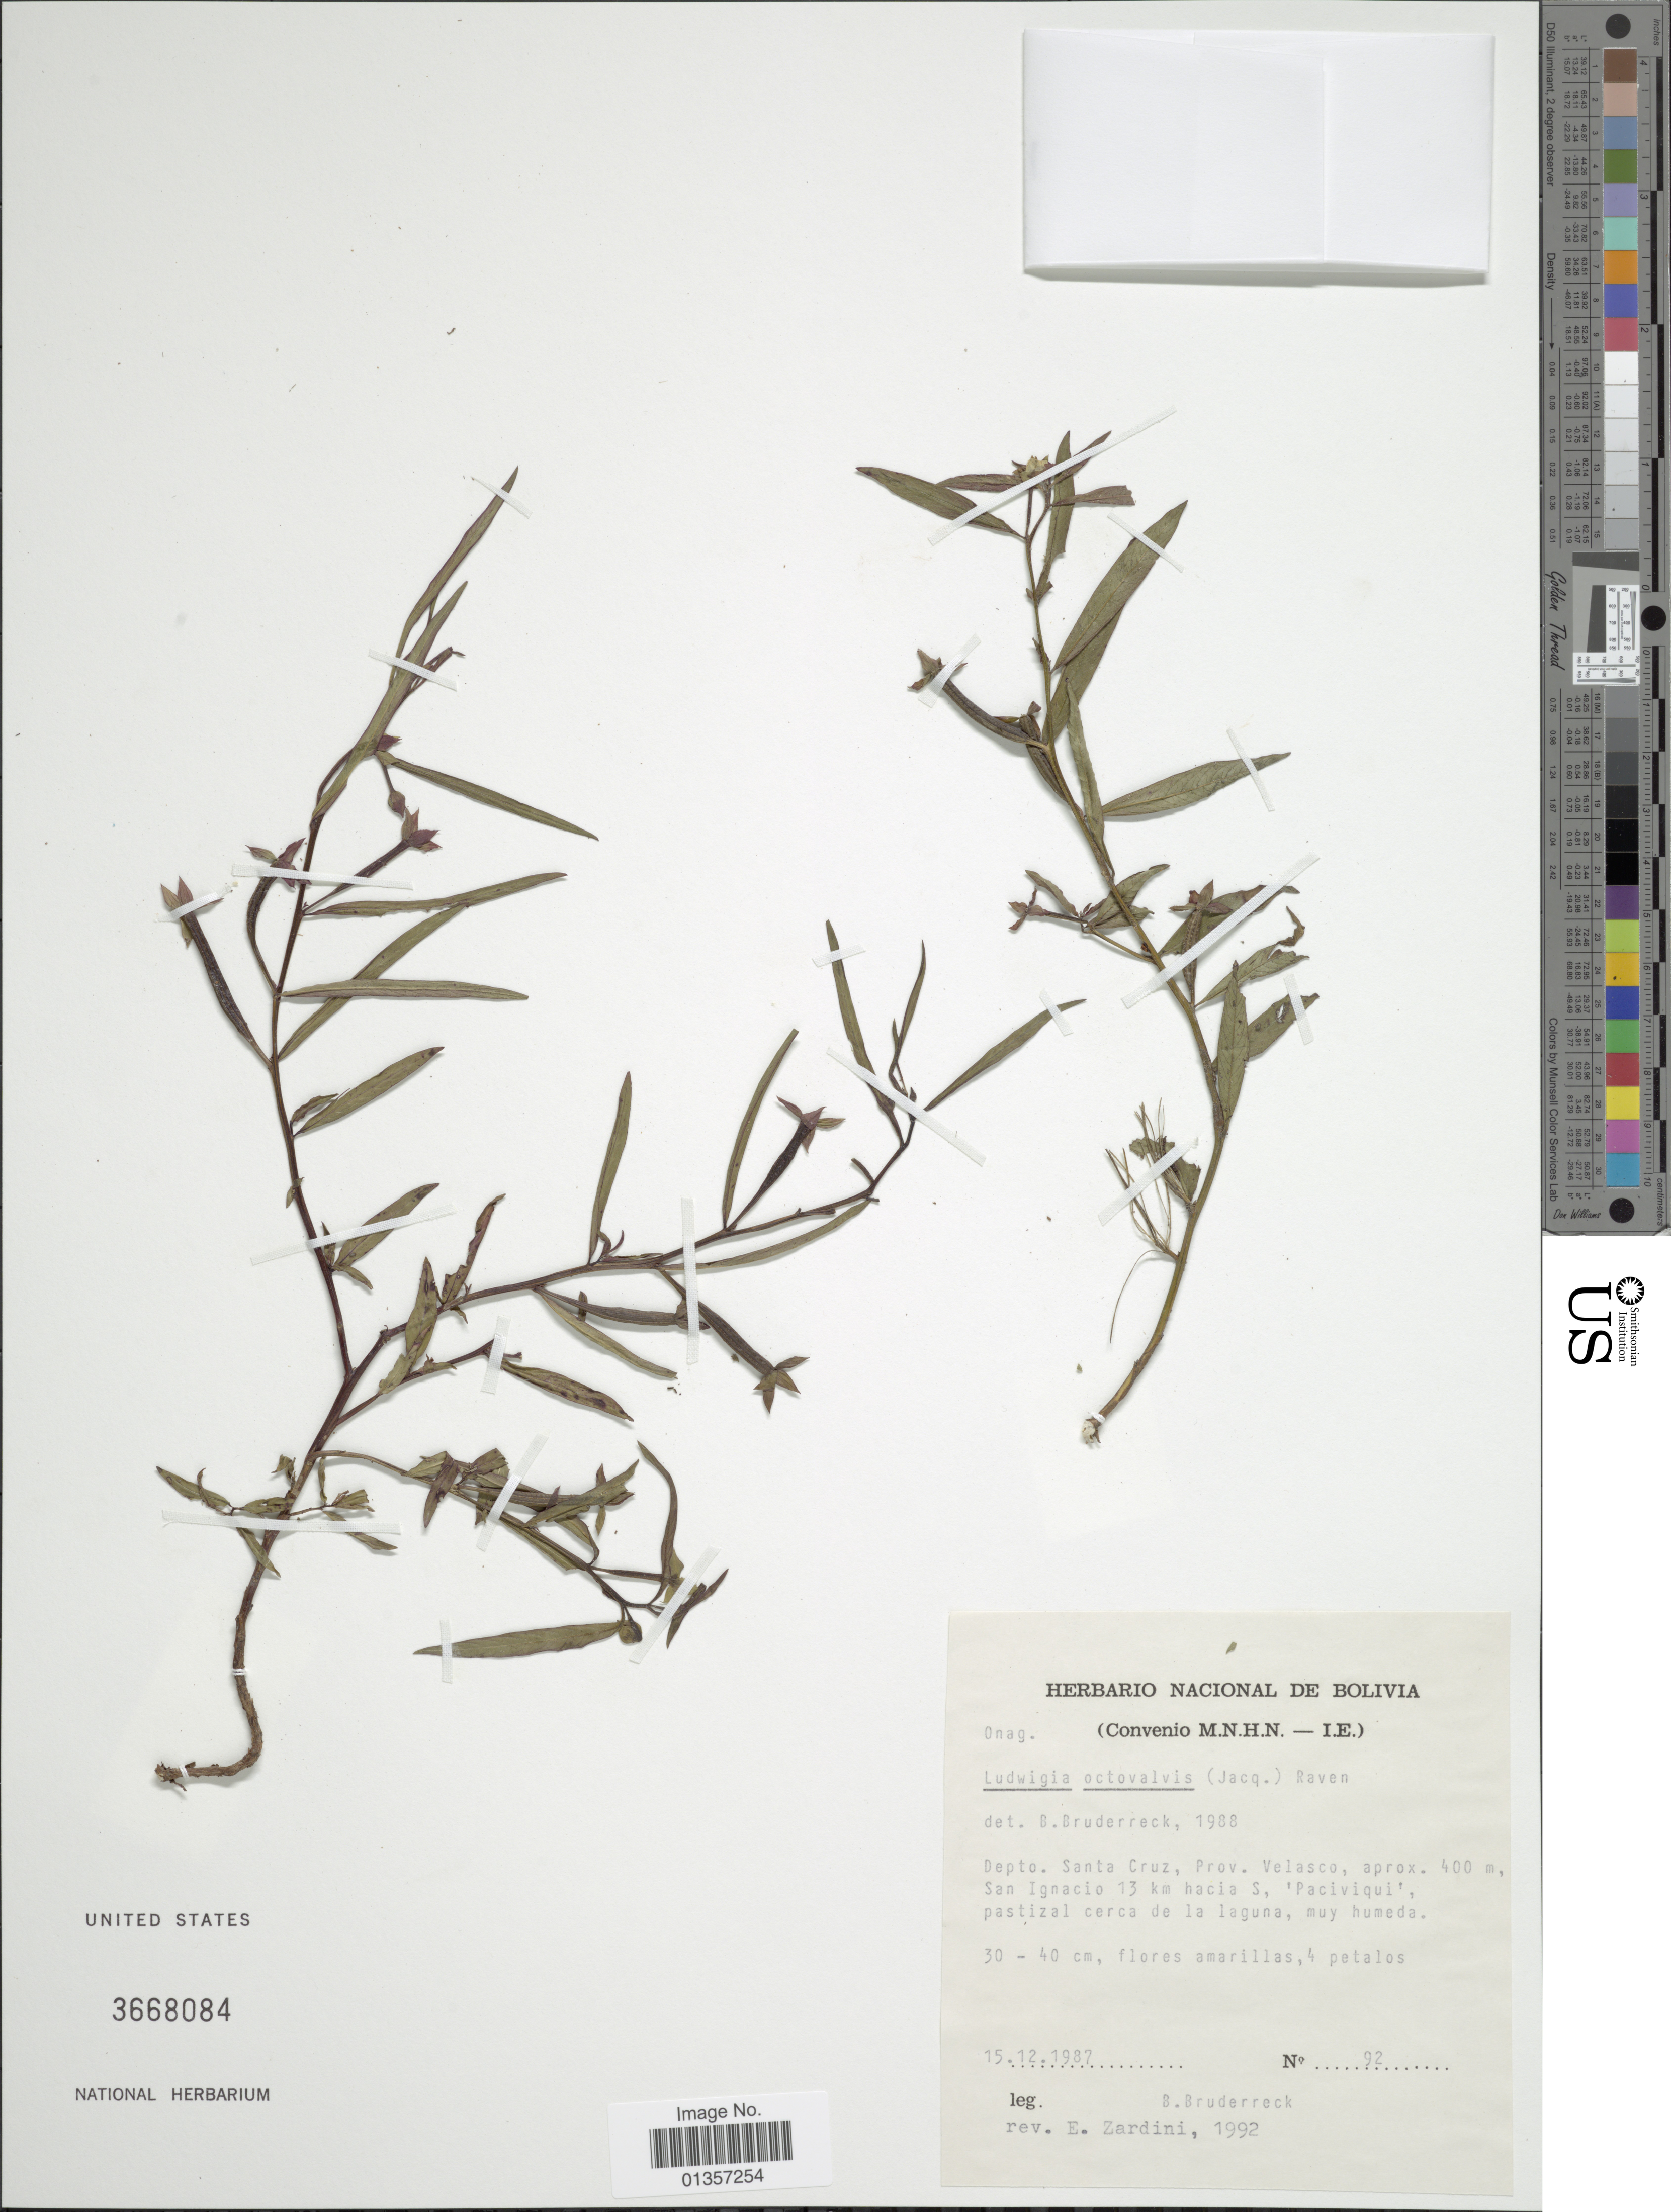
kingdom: Plantae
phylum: Tracheophyta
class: Magnoliopsida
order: Myrtales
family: Onagraceae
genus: Ludwigia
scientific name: Ludwigia octovalvis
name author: (Jacq.) P.H. Raven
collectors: B. Bruderreck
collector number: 92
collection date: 1987-12-15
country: Bolivia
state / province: Santa Cruz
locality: Prov. Velasco, San Ignacio 13 km hacia S, 'Paciviqui'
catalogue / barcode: US 3668084